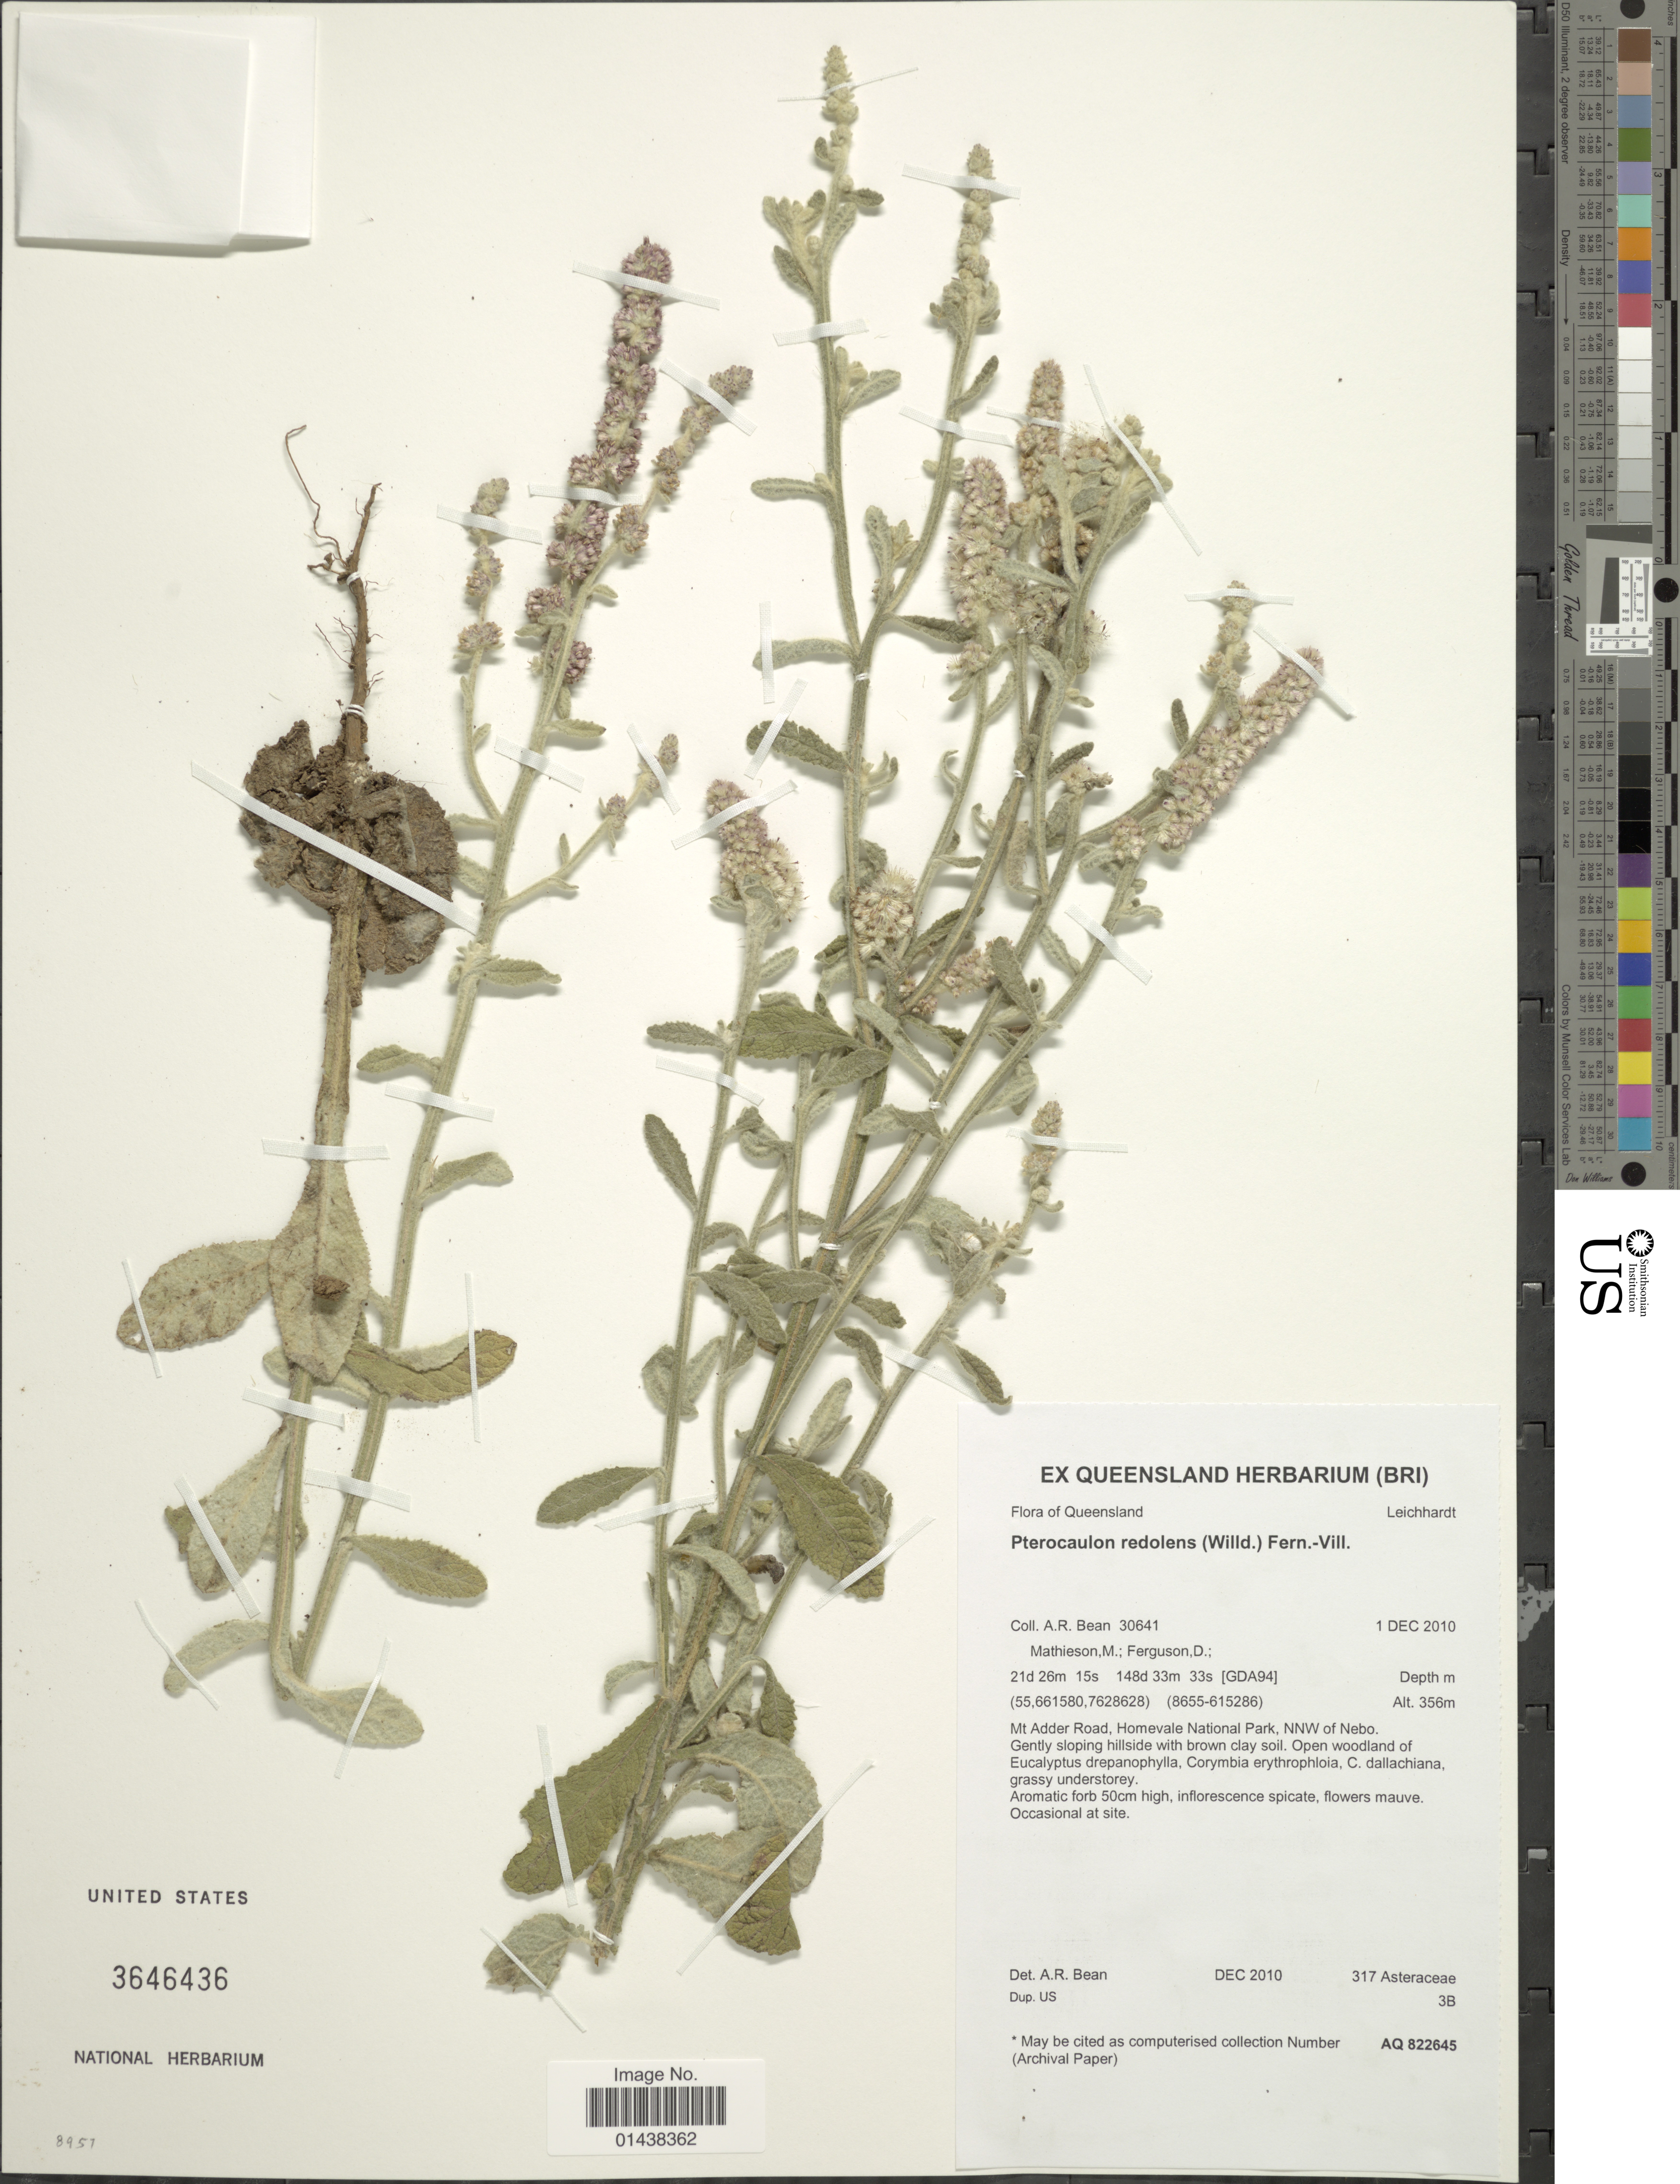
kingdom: Plantae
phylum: Tracheophyta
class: Magnoliopsida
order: Asterales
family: Asteraceae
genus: Pterocaulon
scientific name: Pterocaulon redolens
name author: (G. Forst. ex Willd.) Benth. ex Fern.-Vill.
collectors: A. R. Bean, M. T. Mathieson & D. Ferguson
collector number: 30641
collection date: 2010-12-01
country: Australia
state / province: Queensland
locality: Leichardt, (GDA94) Mt. Adder Road, Homevale National Park, NNW of Nebo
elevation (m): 356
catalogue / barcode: US 3646436